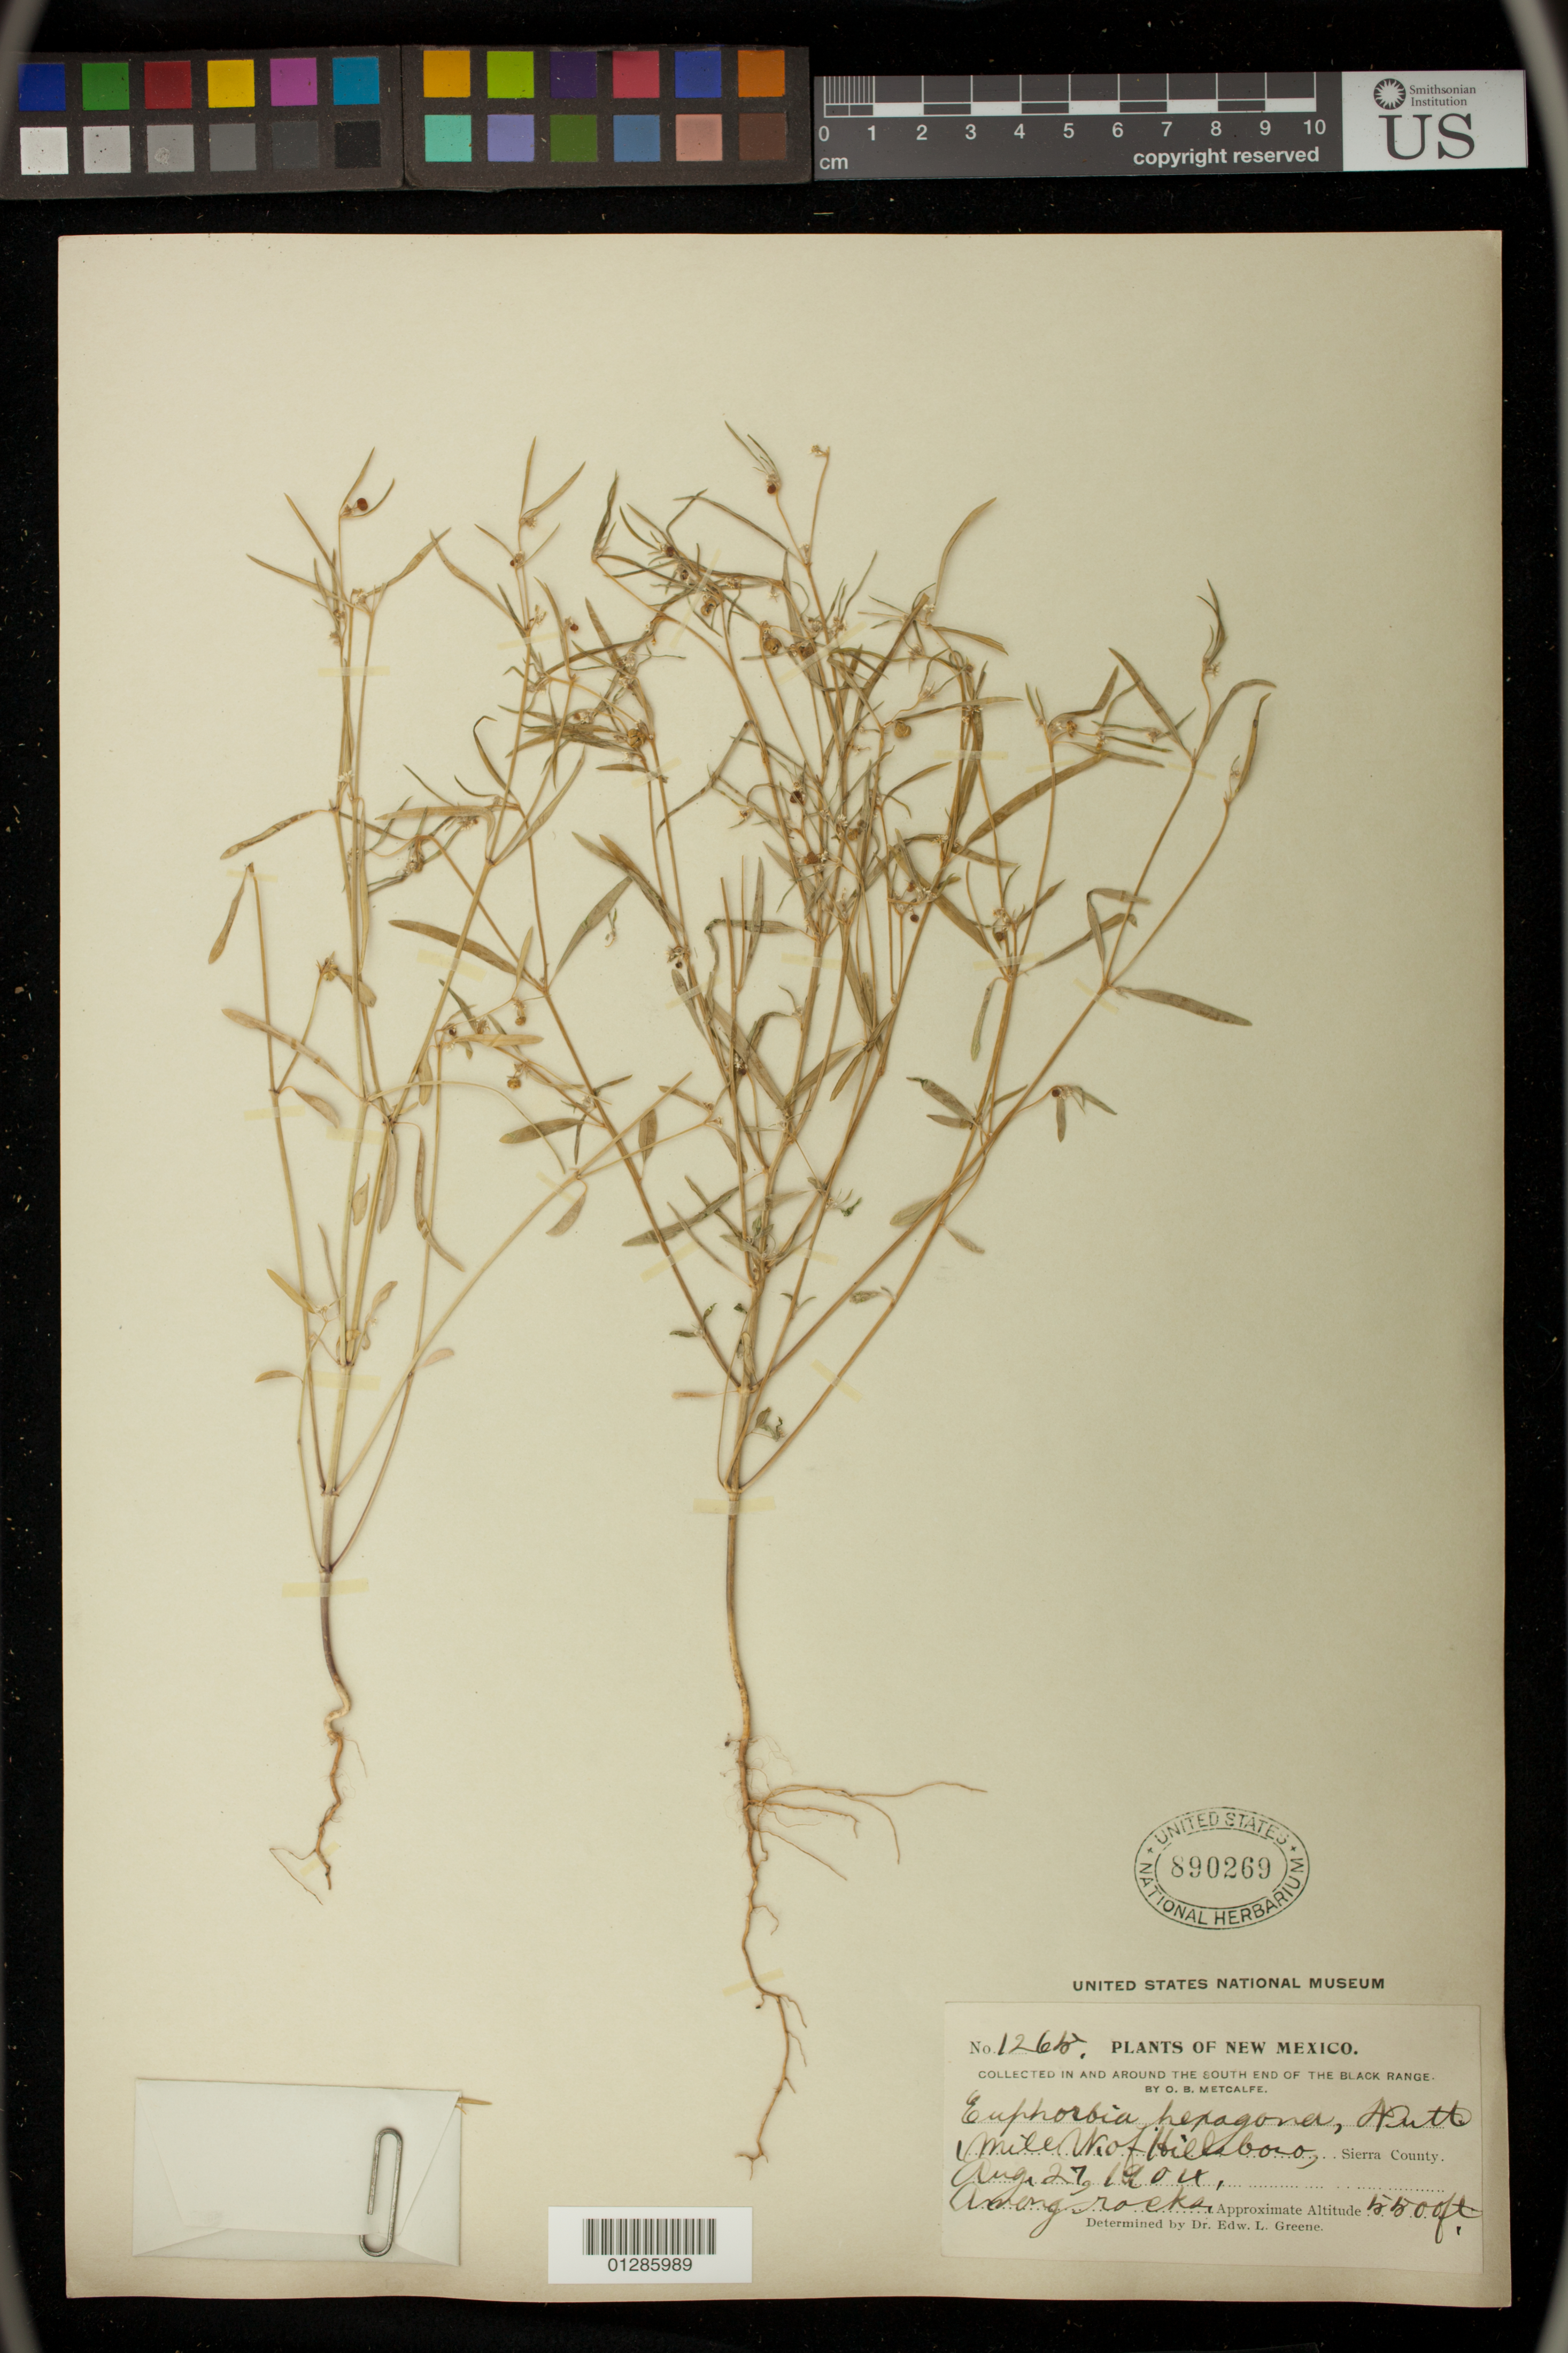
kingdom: Plantae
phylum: Tracheophyta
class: Magnoliopsida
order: Malpighiales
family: Euphorbiaceae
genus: Euphorbia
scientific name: Euphorbia hexagona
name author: Nutt. ex Spreng.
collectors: O. B. Metcalfe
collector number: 1265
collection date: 1904-08-27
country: United States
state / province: New Mexico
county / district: Sierra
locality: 1 mile N. of Hillsboro. South end of the Black Range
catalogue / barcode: US 890269